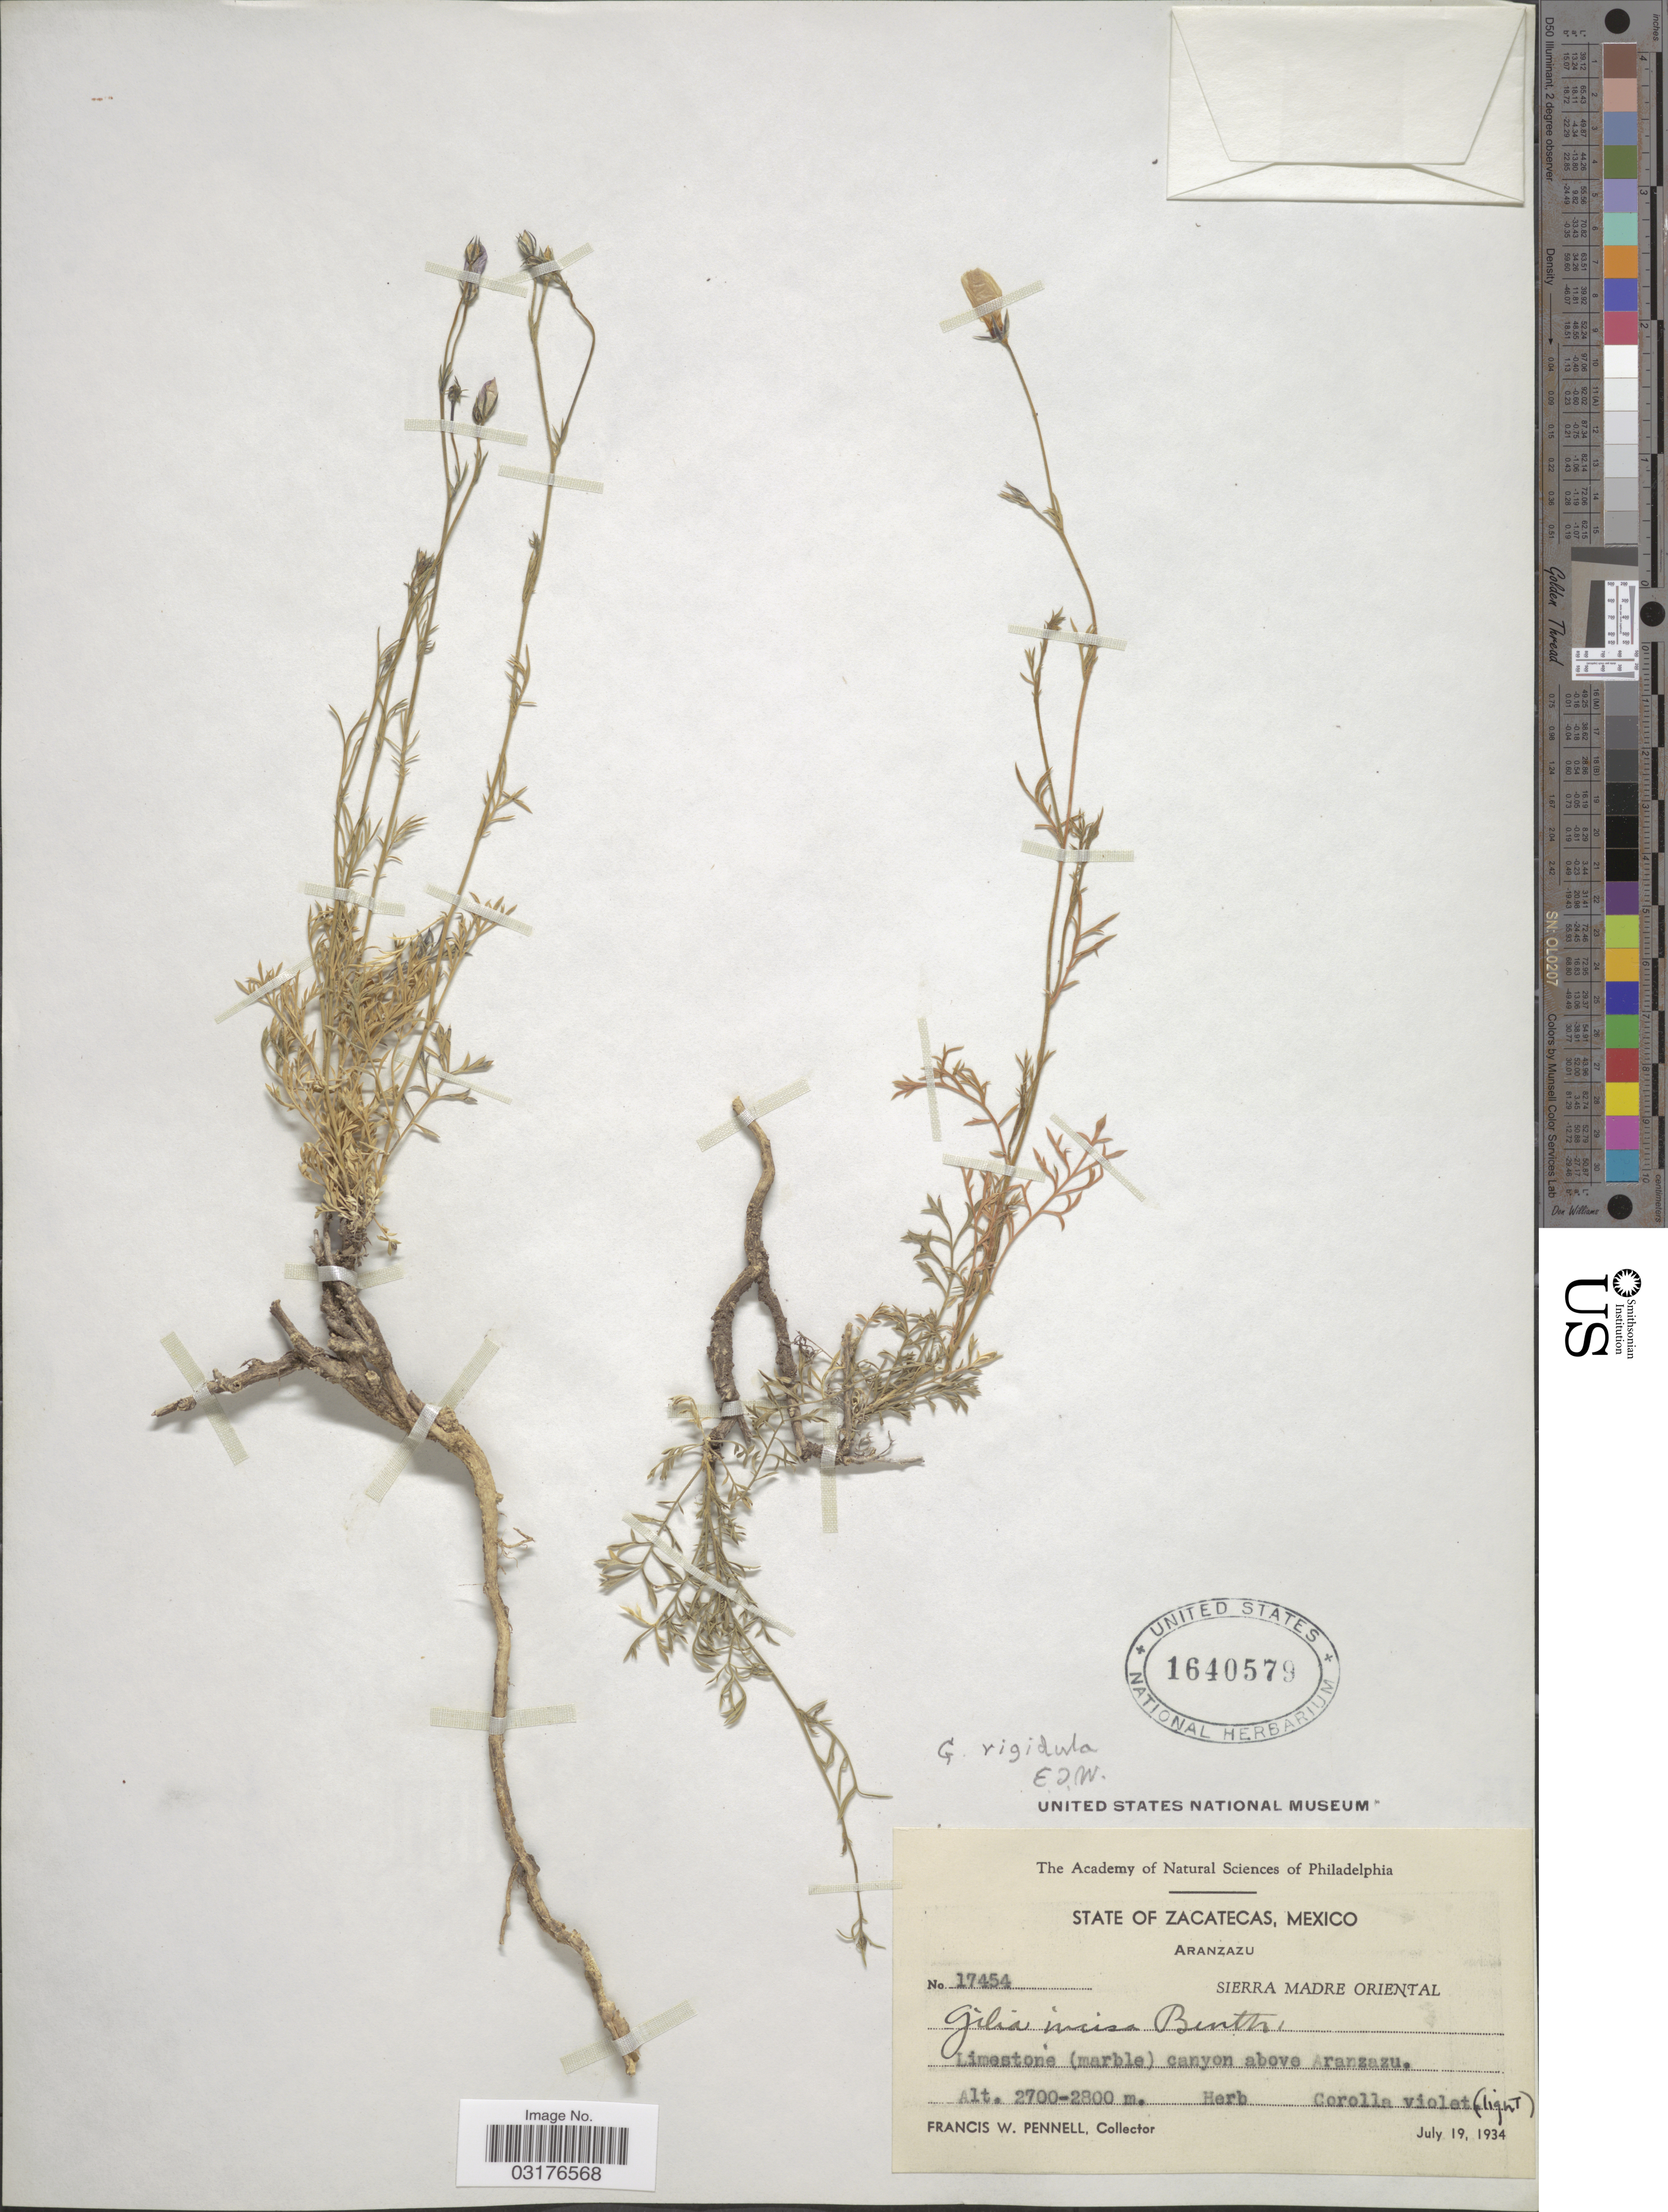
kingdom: Plantae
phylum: Tracheophyta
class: Magnoliopsida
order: Ericales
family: Polemoniaceae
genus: Giliastrum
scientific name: Giliastrum rigidulum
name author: (Benth.) Rydb.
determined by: Strong, Mark T., (BOT), Smithsonian Institution - National Museum of Natural History (UNITED STATES)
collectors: F. W. Pennell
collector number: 17454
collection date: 1934-07-19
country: Mexico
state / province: Zacatecas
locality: Aranzazu. Sierra Madre Oriental. Limestone (marble) canyon above Aranzazu.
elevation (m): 2700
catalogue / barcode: US 1640579